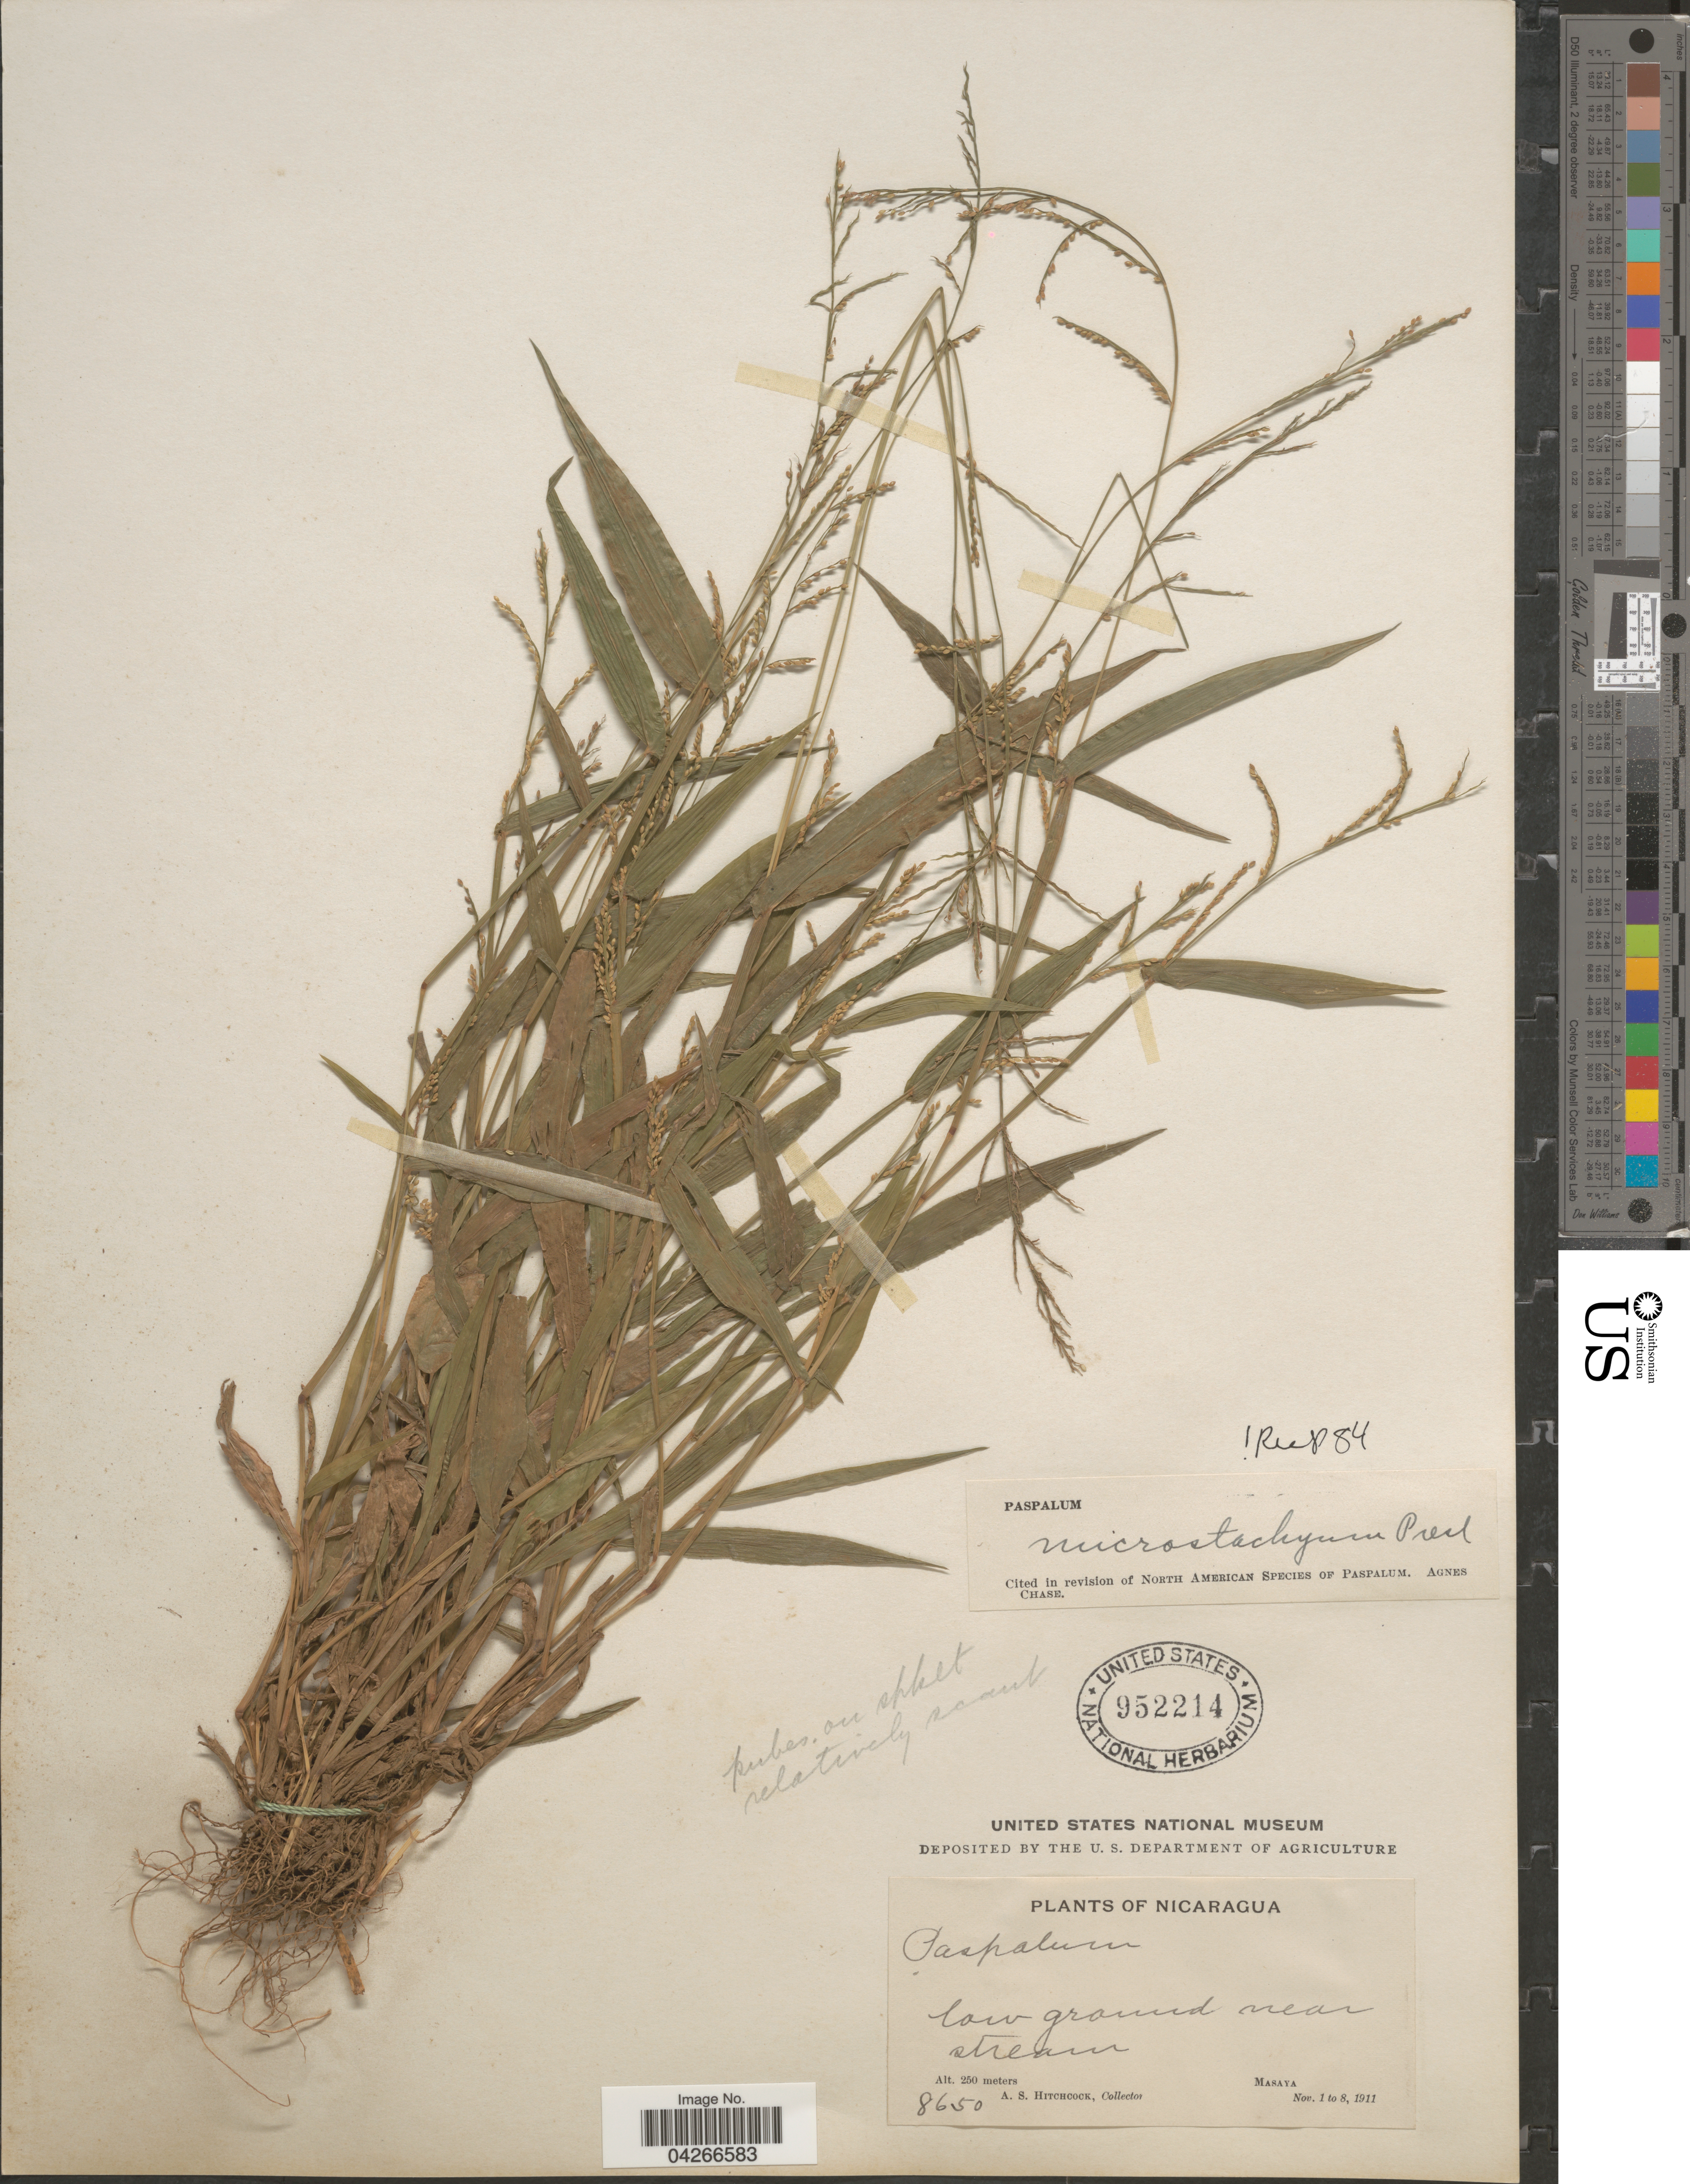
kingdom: Plantae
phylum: Tracheophyta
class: Liliopsida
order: Poales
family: Poaceae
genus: Paspalum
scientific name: Paspalum microstachyum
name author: J. Presl in C. Presl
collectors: A. S. Hitchcock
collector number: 8650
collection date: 1911-11-01/1911-11-08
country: Nicaragua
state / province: Masaya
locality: Low ground near stream.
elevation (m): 250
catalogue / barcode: US 952214